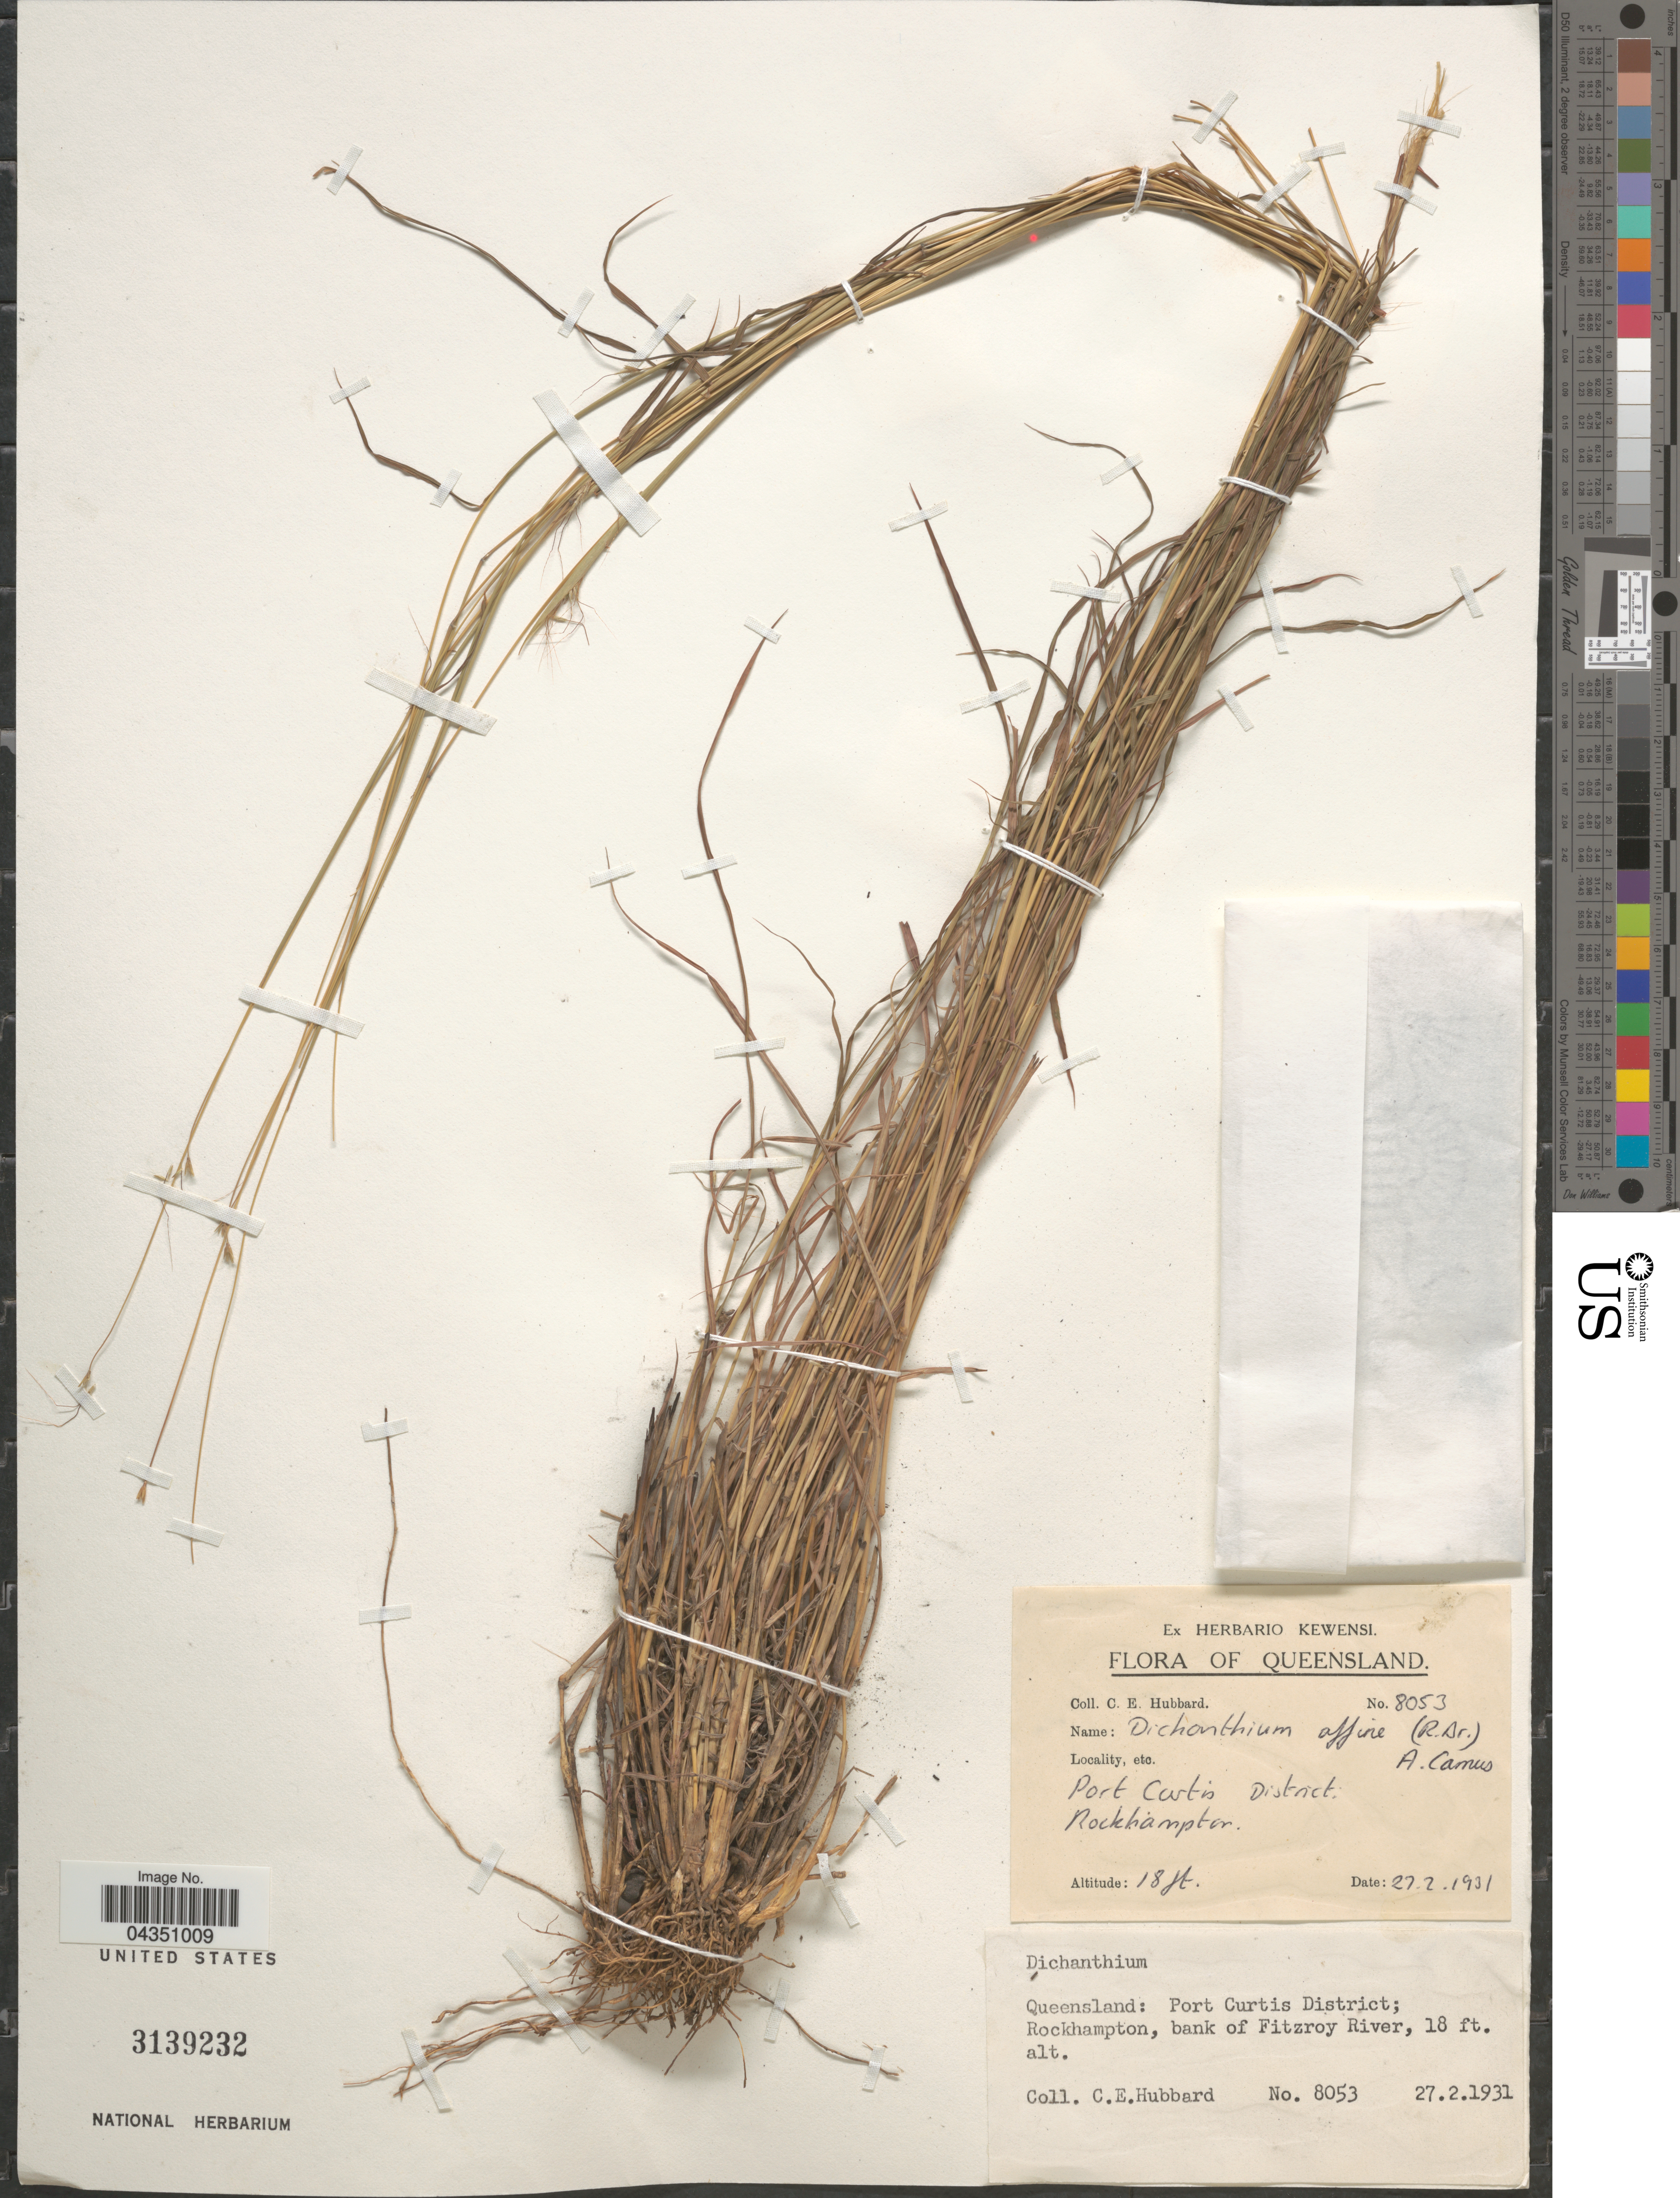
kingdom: Plantae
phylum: Tracheophyta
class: Liliopsida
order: Poales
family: Poaceae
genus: Dichanthium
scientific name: Dichanthium affine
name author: (R. Br.) A. Camus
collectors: C. E. Hubbard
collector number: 8053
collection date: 1931-02-27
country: Australia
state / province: Queensland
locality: Port Curtis District. Rockhampton. Bank of Fitzroy River.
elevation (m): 5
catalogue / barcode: US 3139232